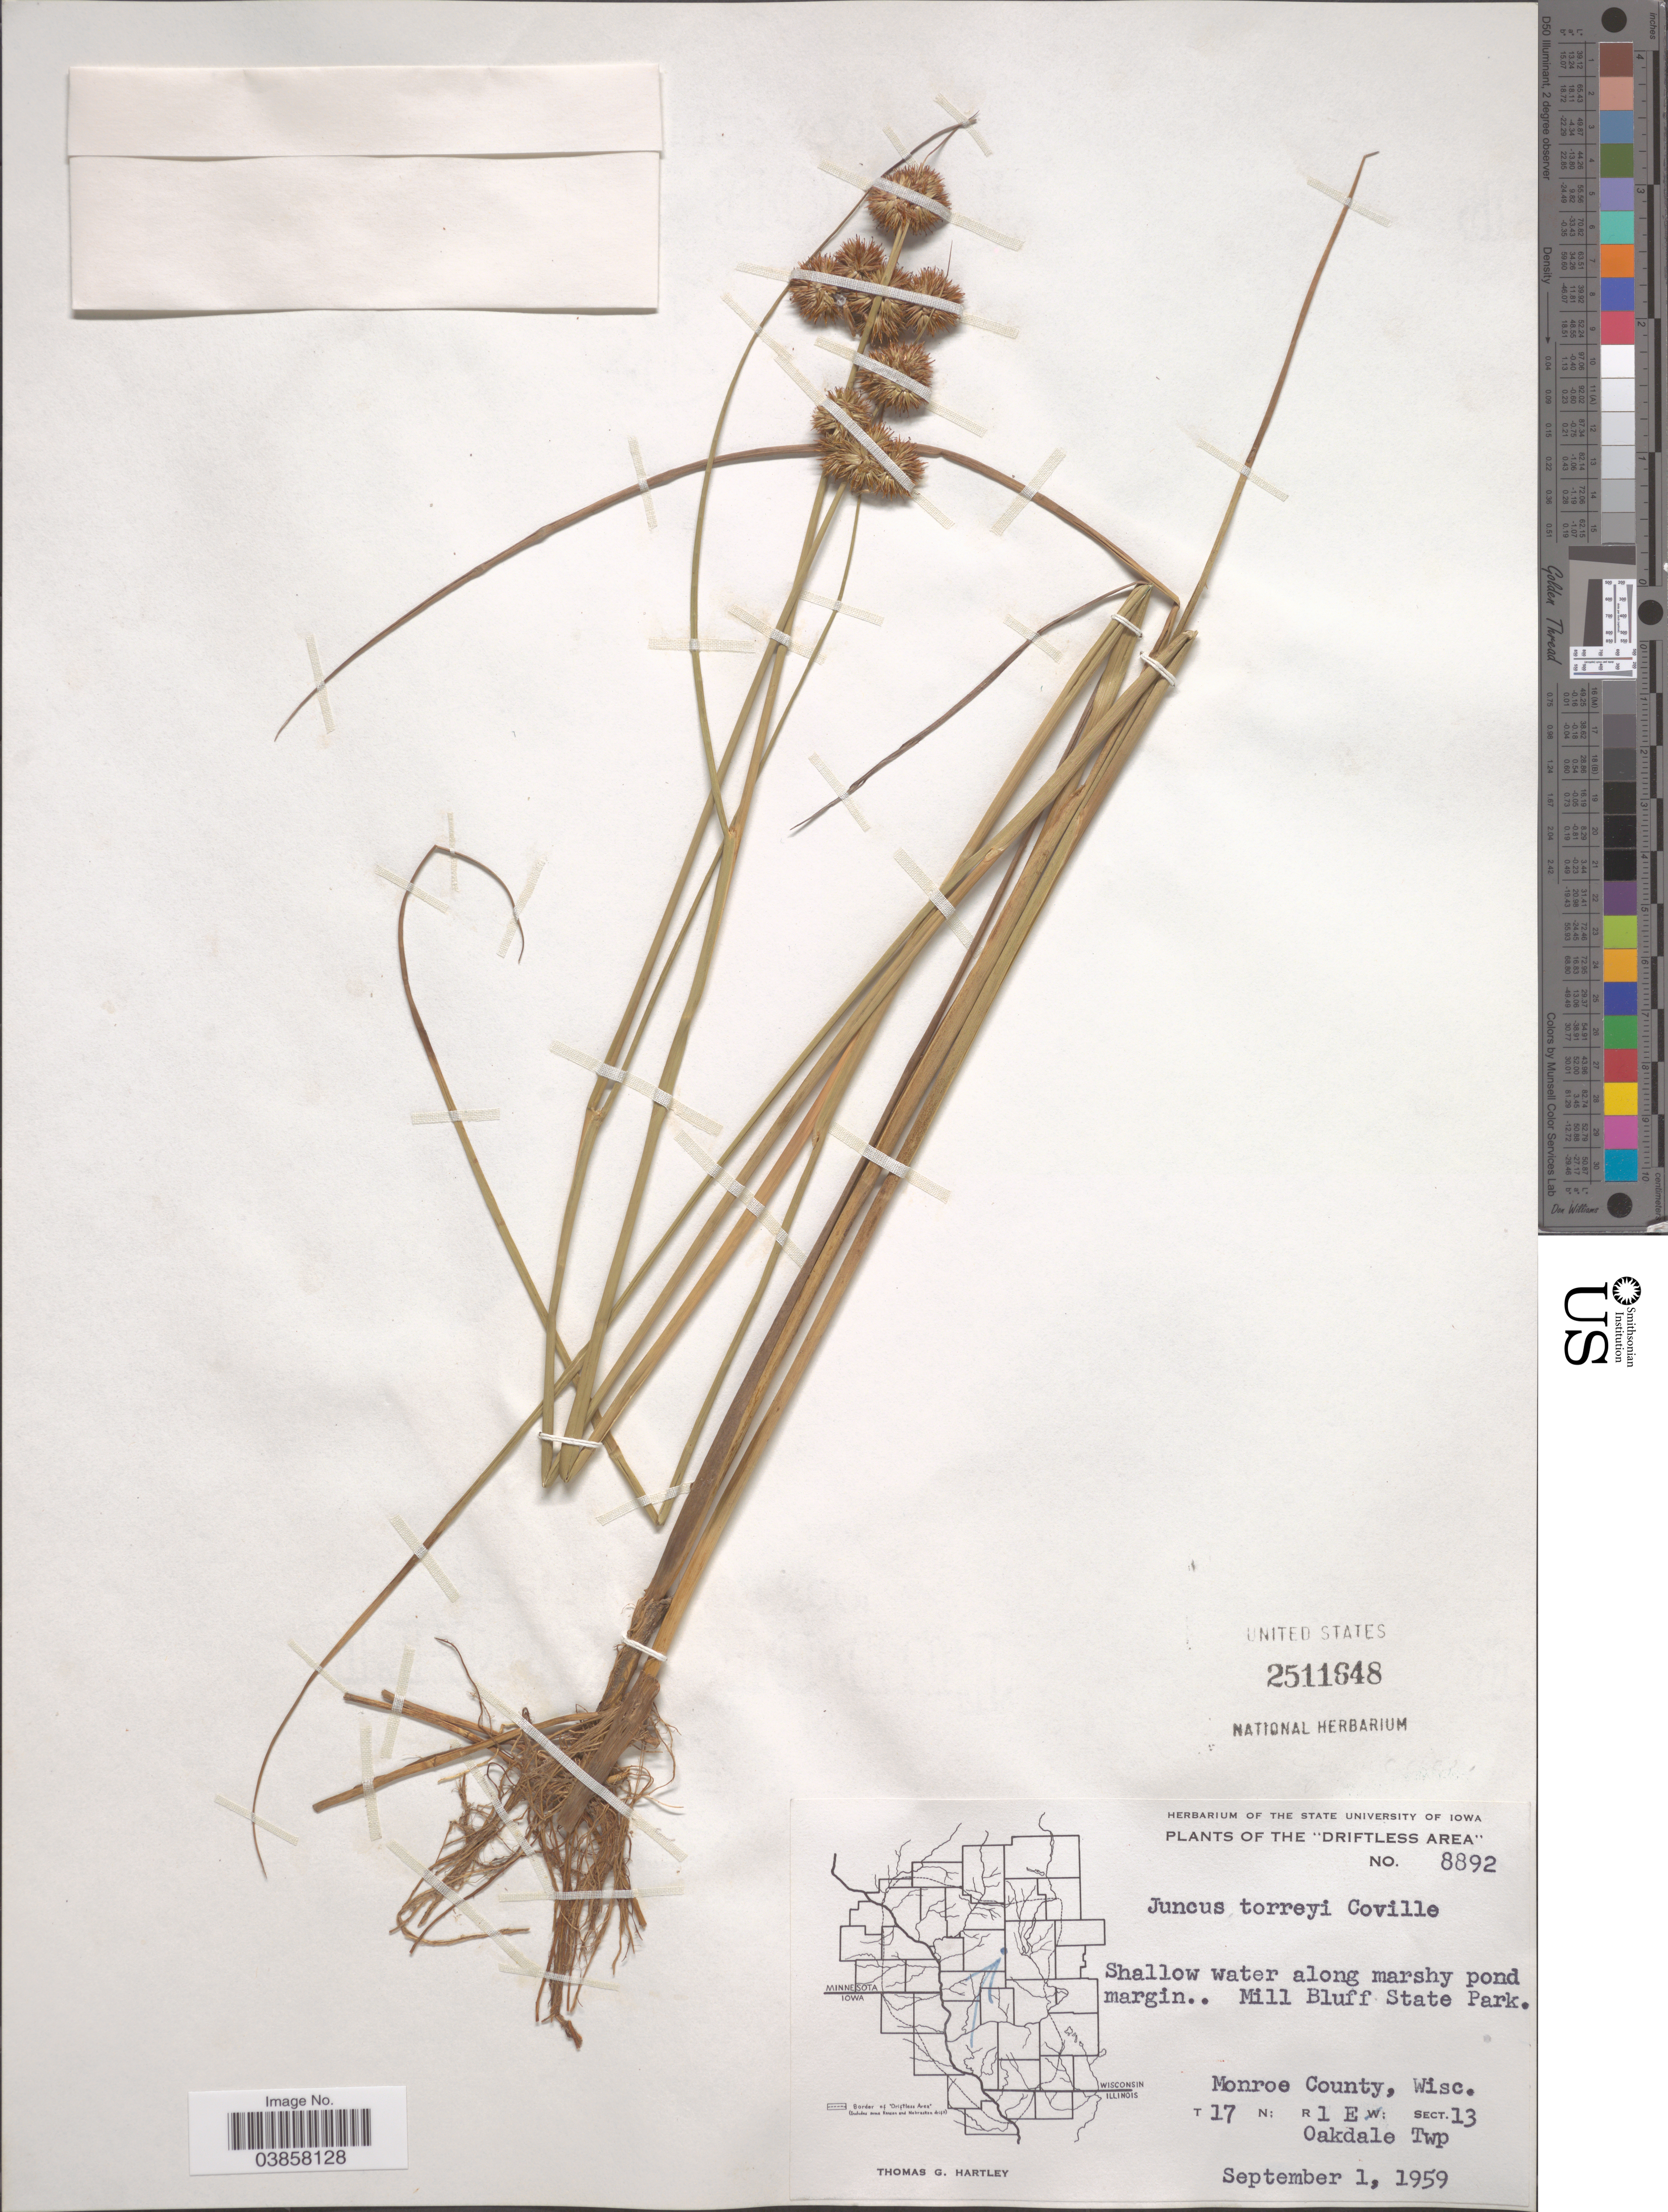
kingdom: Plantae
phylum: Tracheophyta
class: Liliopsida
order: Poales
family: Juncaceae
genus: Juncus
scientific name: Juncus torreyi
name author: Coville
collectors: T. G. Hartley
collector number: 8892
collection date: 1959-09-01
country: United States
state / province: Wisconsin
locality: The "Driftless Area". Mill Bluff State Park. Monroe County. T 17N; R 1E; Sect. 13. Oakdale Twp.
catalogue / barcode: US 2511648